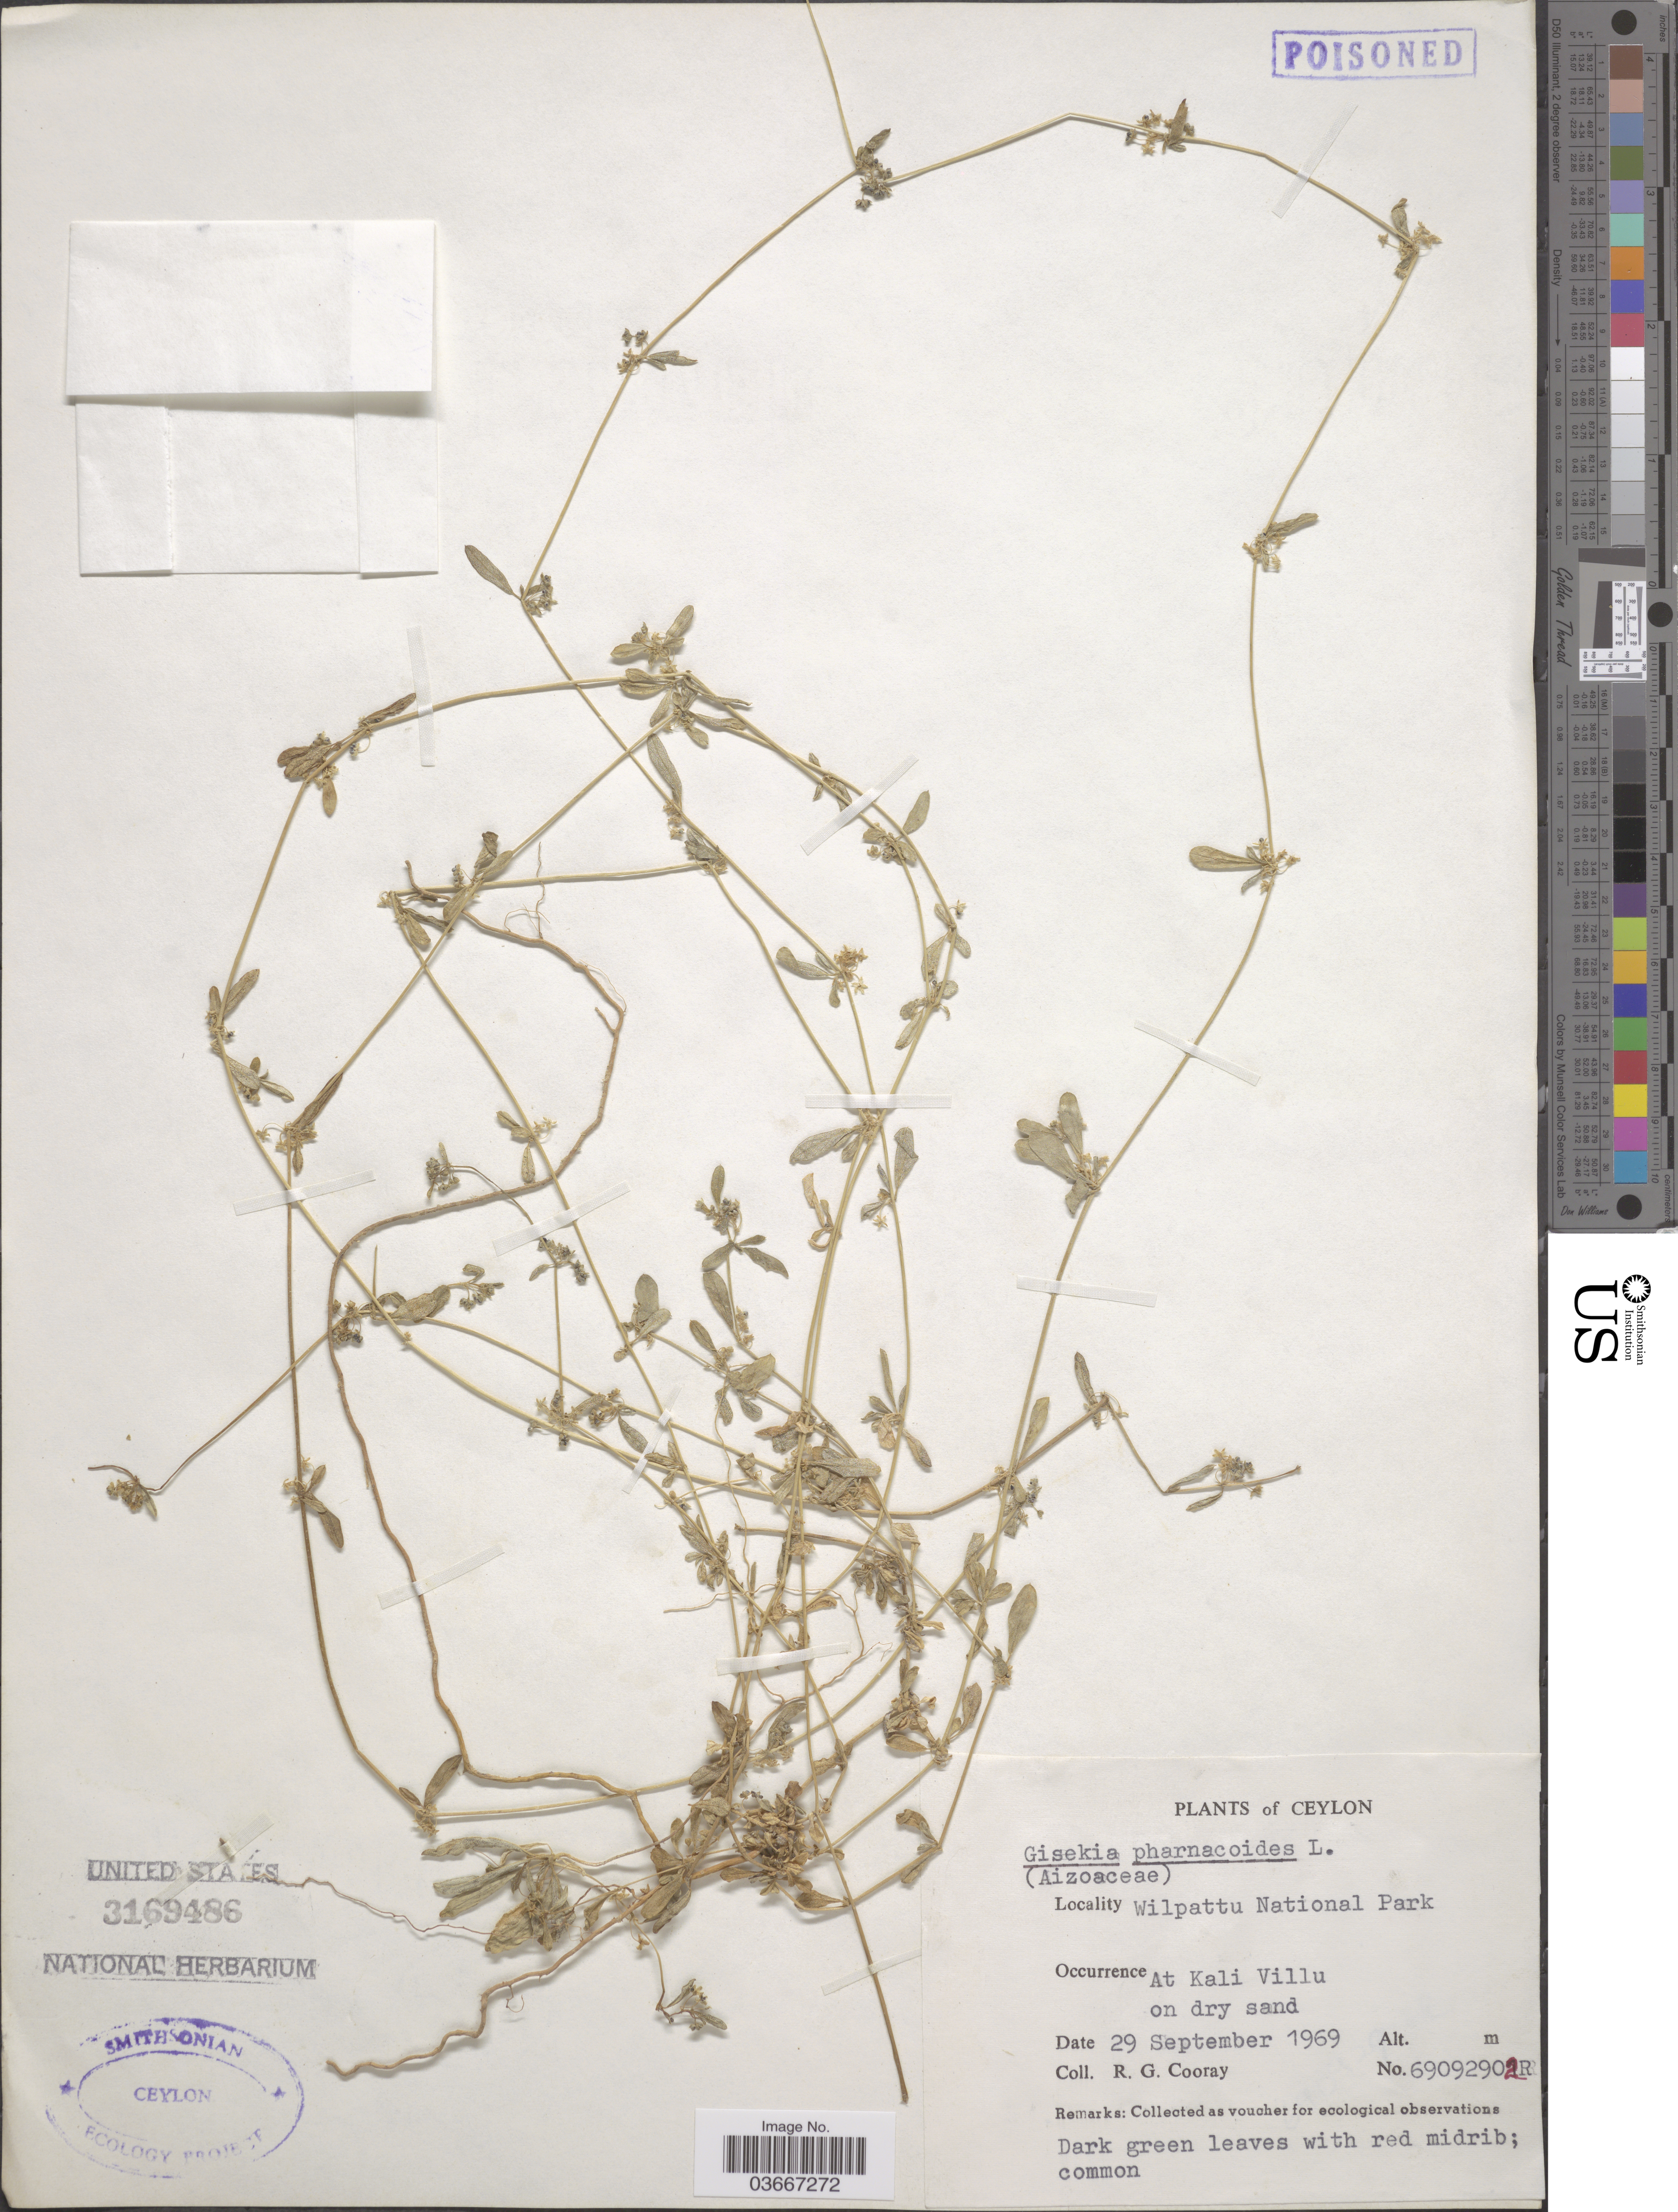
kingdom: Plantae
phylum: Tracheophyta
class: Magnoliopsida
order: Caryophyllales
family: Gisekiaceae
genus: Gisekia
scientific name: Gisekia sp.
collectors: R. Cooray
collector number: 69092902R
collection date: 1969-09-29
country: Sri Lanka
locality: Ceylon. Wilpattu National Park. At Kali Villu.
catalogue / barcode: US 3169486